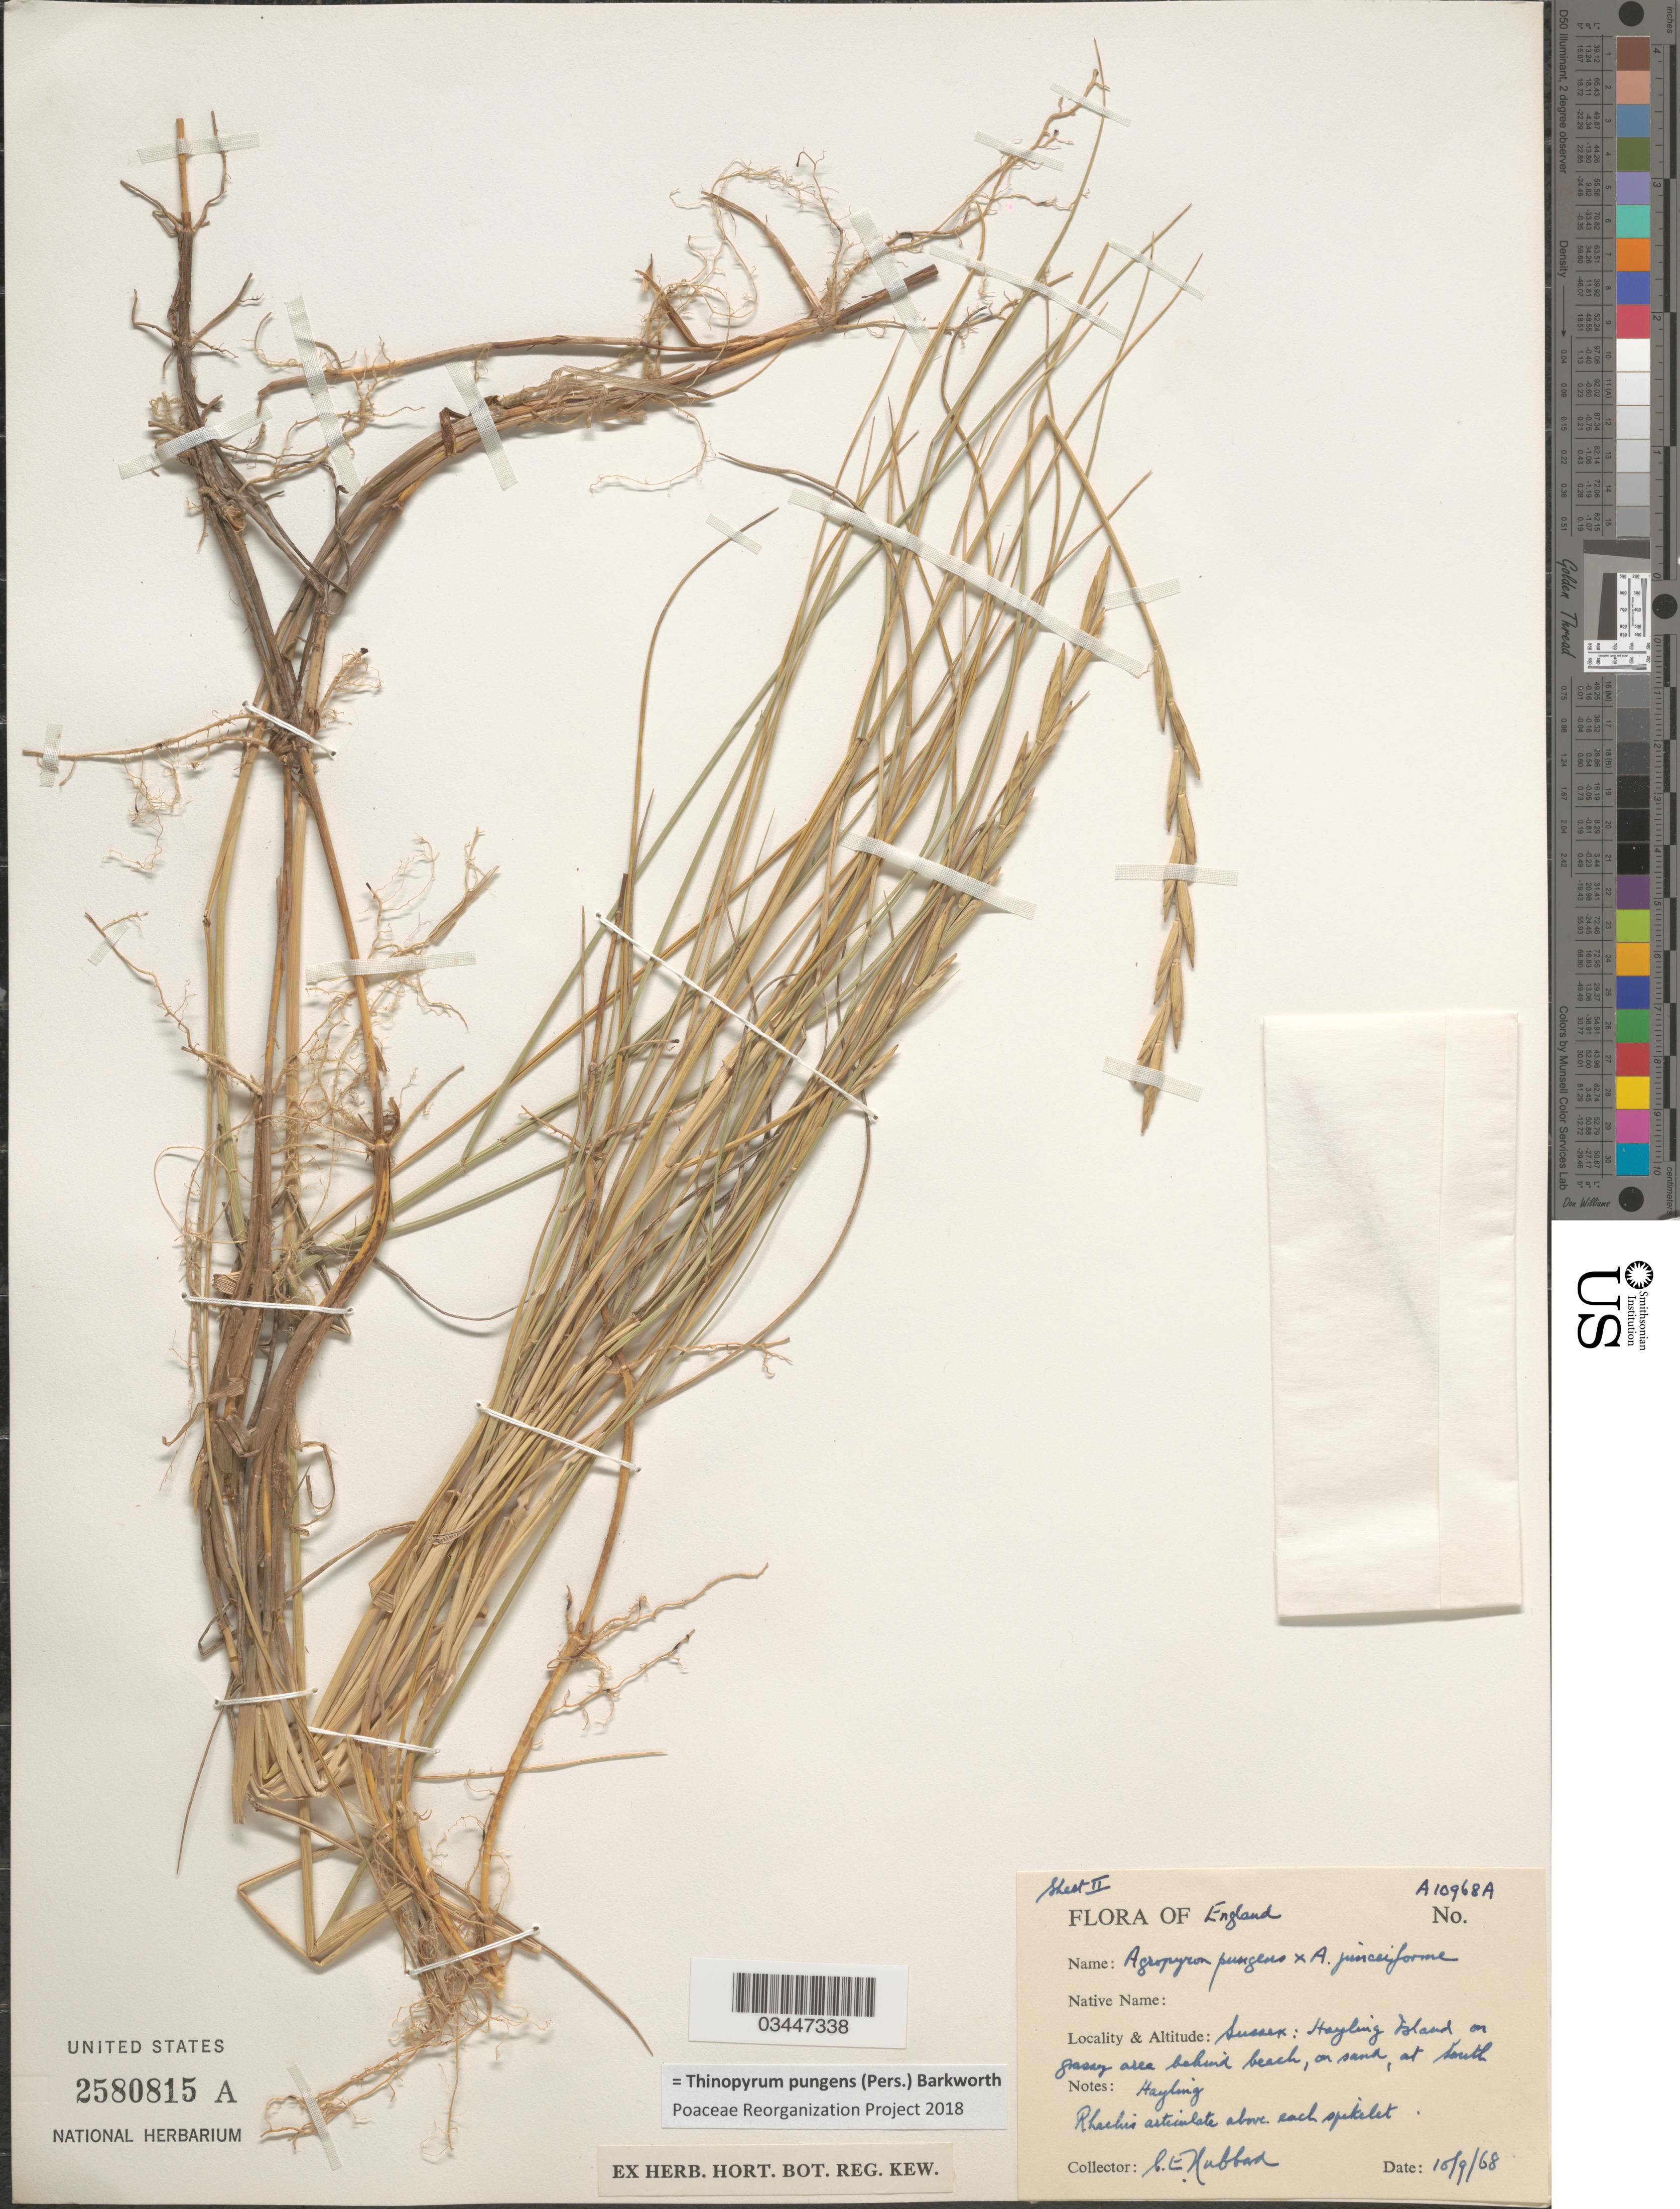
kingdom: Plantae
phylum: Tracheophyta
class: Liliopsida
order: Poales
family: Poaceae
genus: Thinopyrum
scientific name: Thinopyrum pungens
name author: (Pers.) Barkworth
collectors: C. E. Hubbard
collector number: A10968A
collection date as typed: Transcribed d/m/y: 10/9/68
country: United Kingdom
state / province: England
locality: Sussex: Hayling Island on grassy area behind beach, on sand, at South Hayling.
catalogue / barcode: US 2580815A